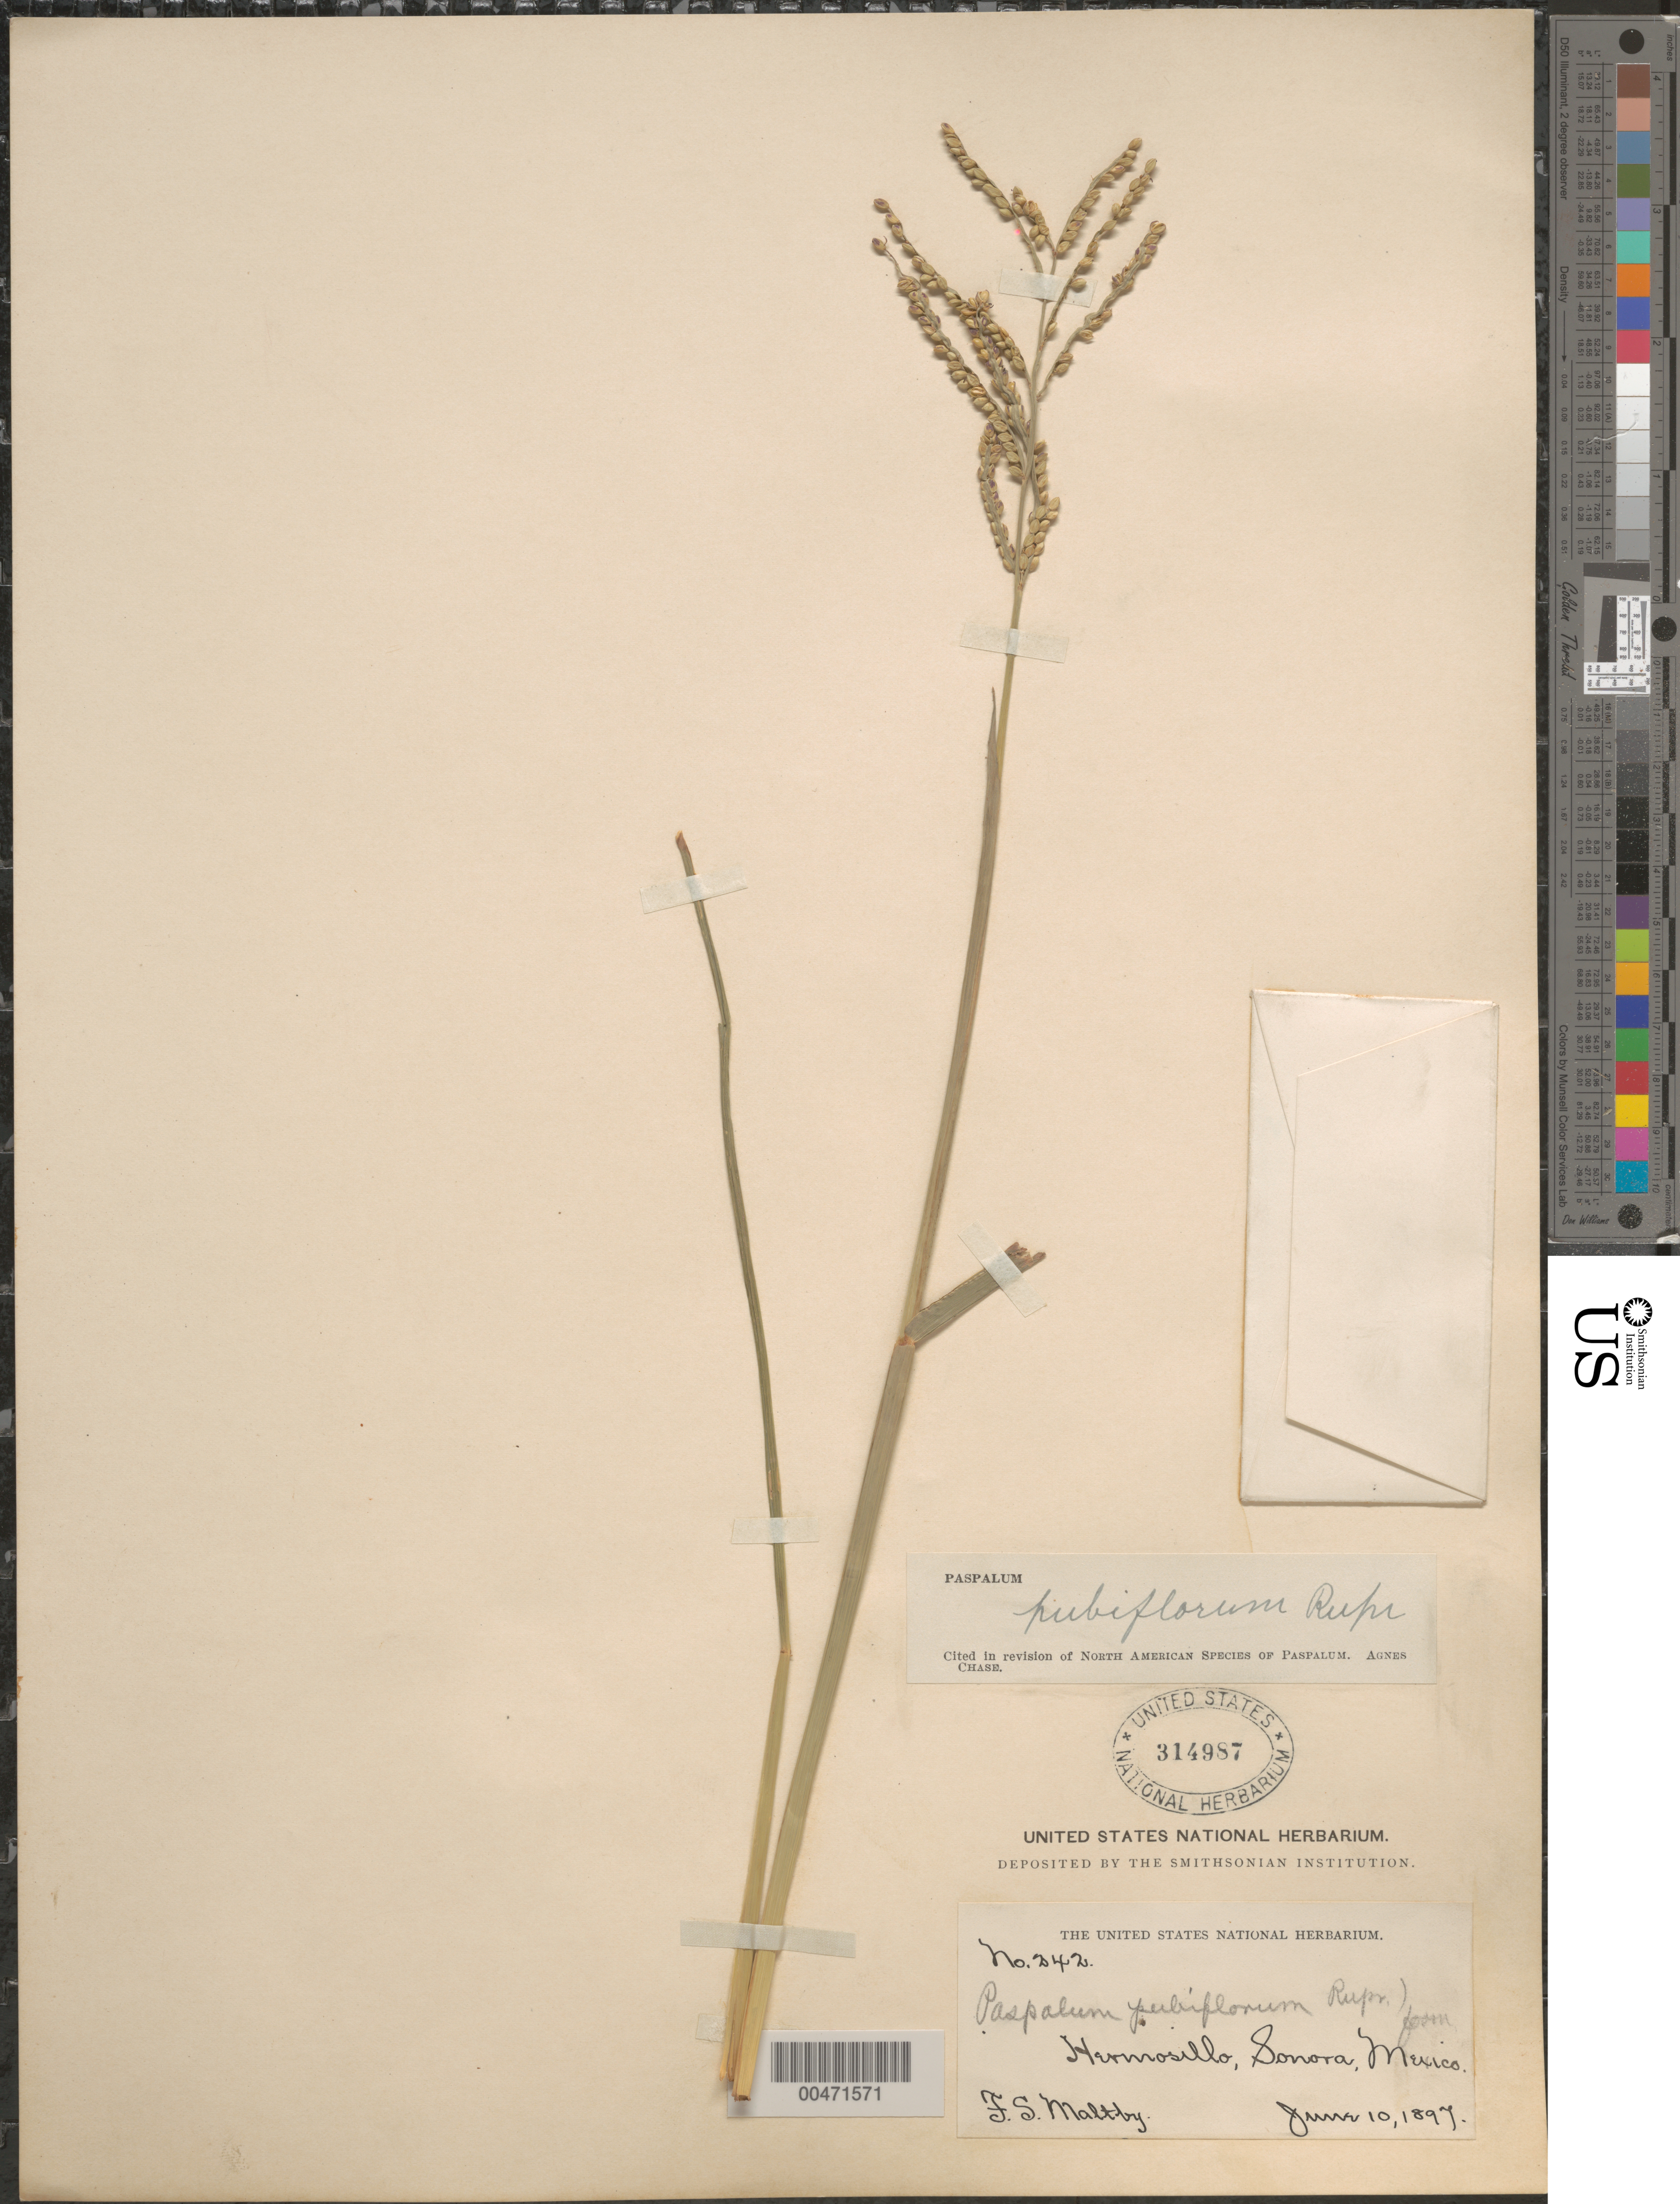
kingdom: Plantae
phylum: Tracheophyta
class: Liliopsida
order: Poales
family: Poaceae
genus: Paspalum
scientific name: Paspalum pubiflorum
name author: Rupr. ex E. Fourn.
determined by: Chase, [M.] Agnes, (US)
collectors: T. S. Maltby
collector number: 242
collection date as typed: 10 Jun 1897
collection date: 1897-06-10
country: Mexico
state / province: Sonora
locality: Hermosillo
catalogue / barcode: US 314987